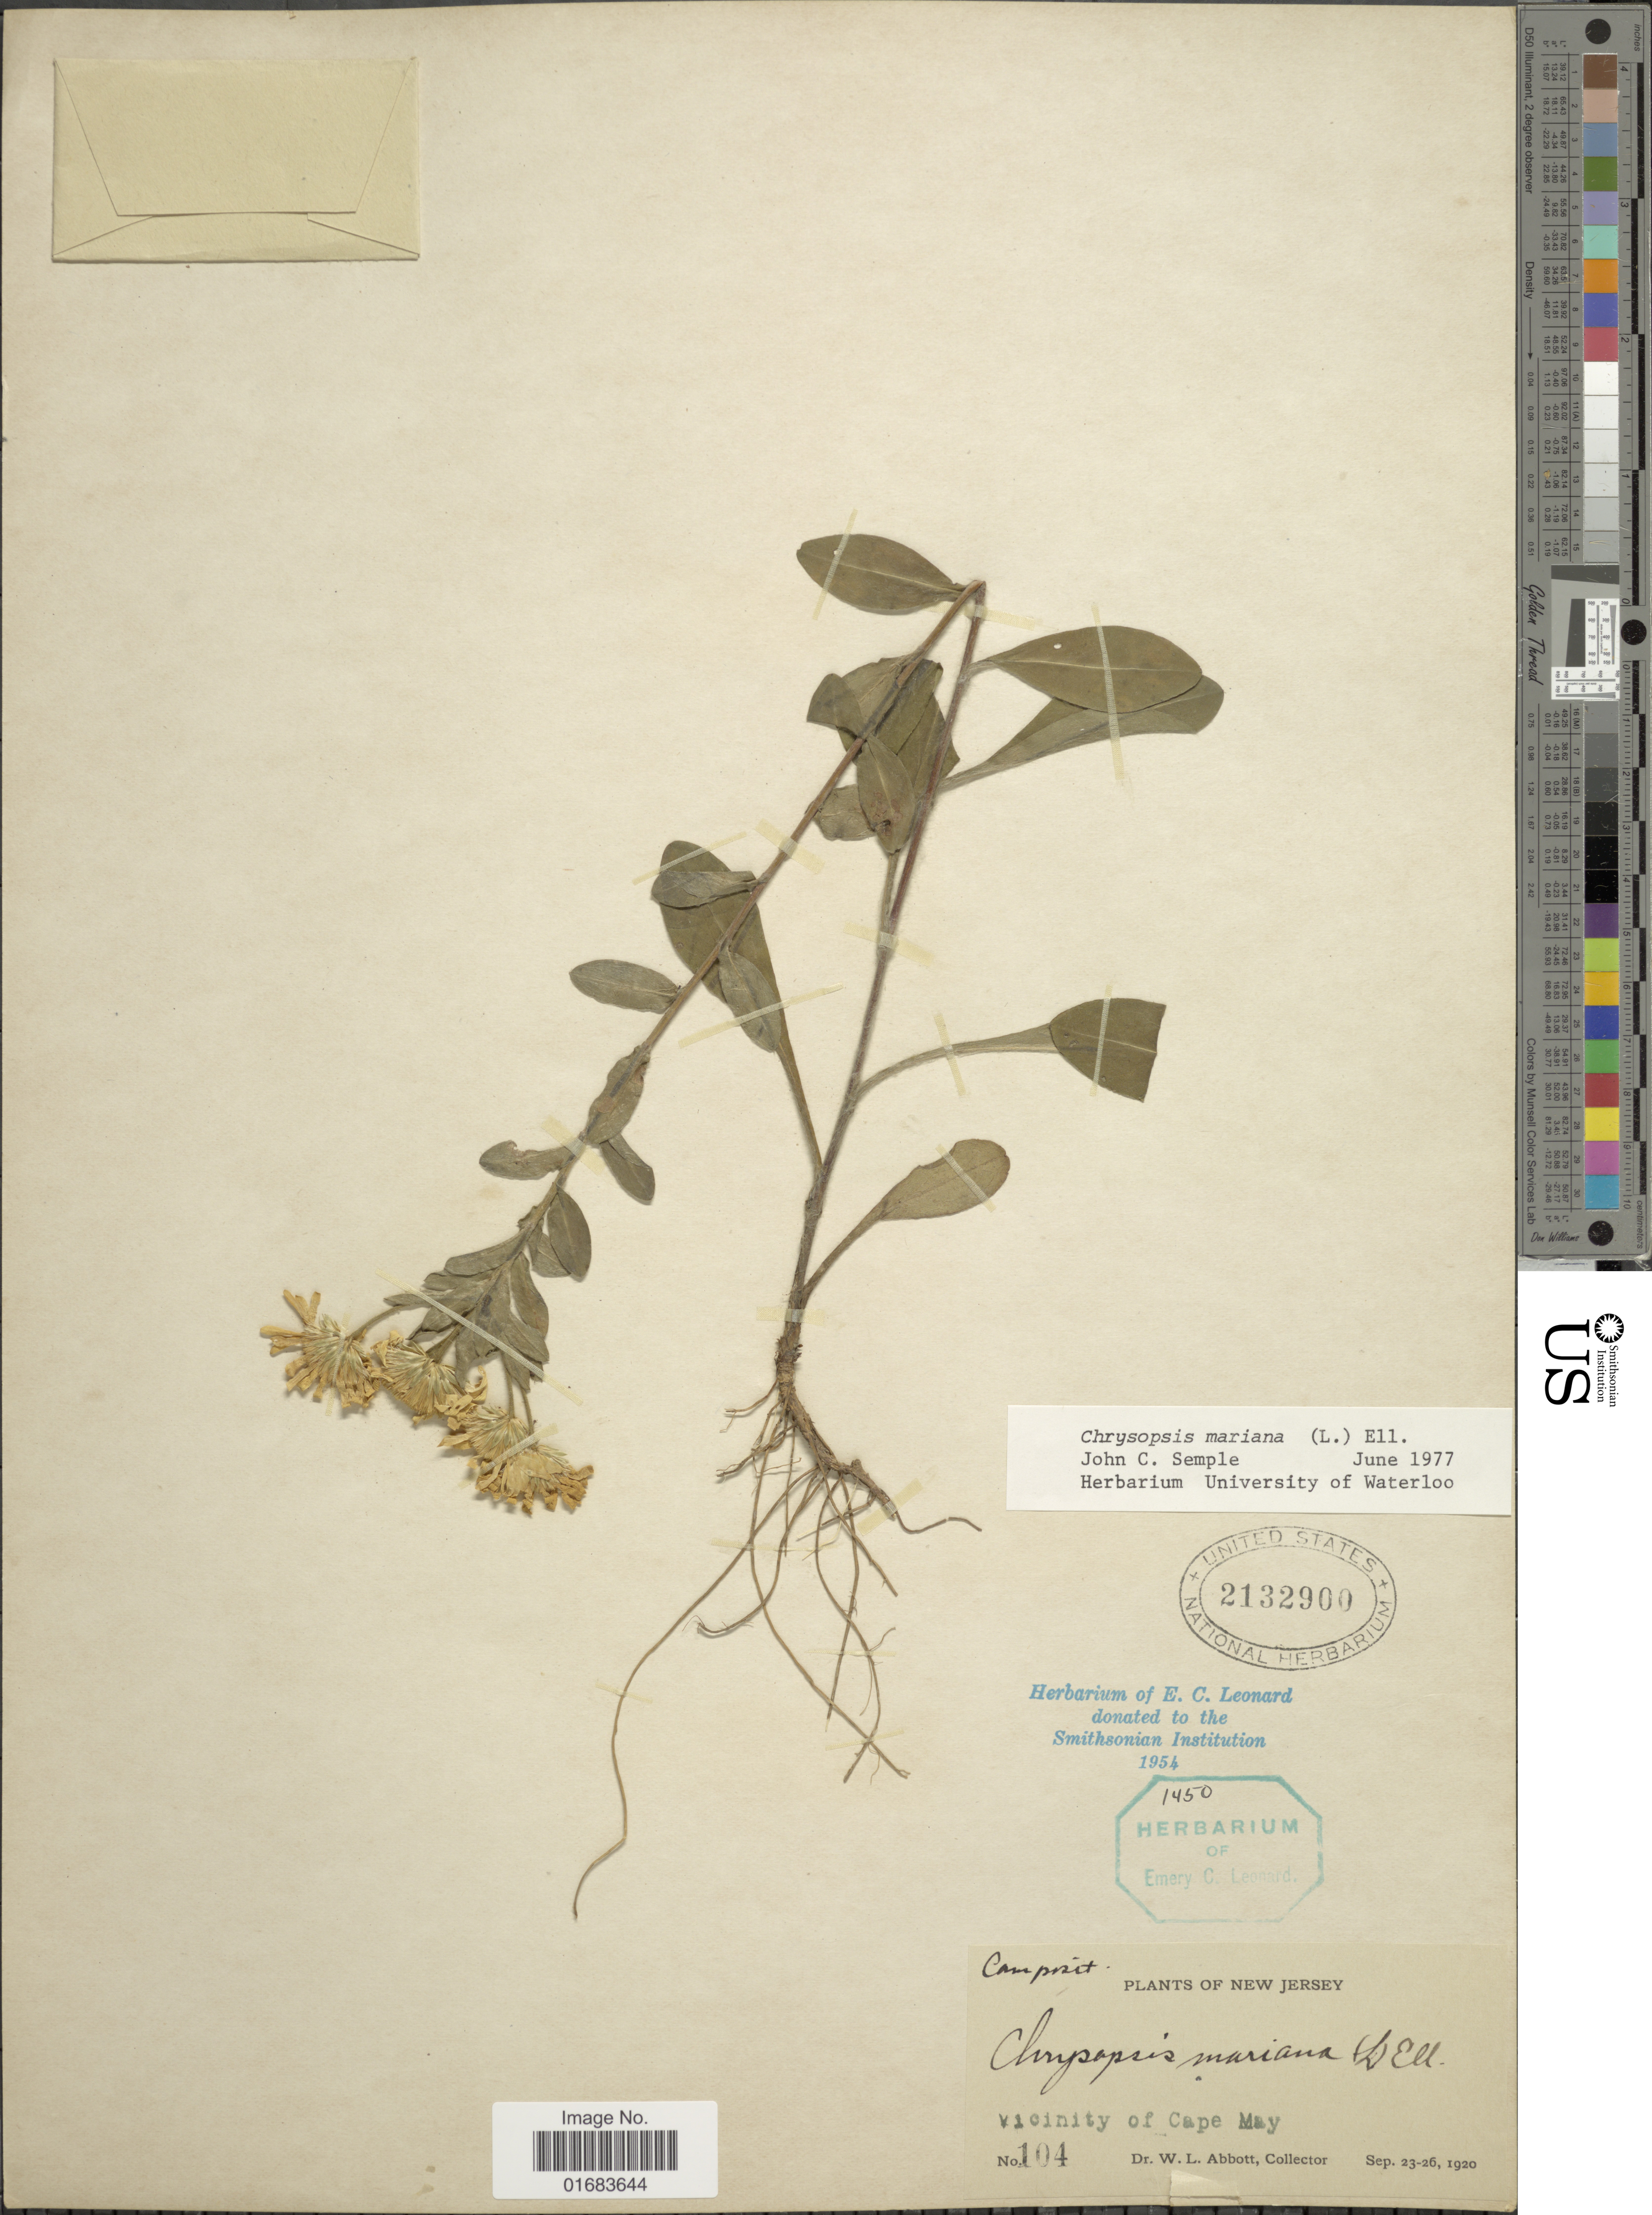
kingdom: Plantae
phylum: Tracheophyta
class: Magnoliopsida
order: Asterales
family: Asteraceae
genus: Chrysopsis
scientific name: Chrysopsis mariana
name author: (L.) Elliott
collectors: W. L. Abbott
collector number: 104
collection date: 1920-09-23/1920-09-26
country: United States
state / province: New Jersey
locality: Vicinity of Cape May.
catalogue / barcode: US 2132900